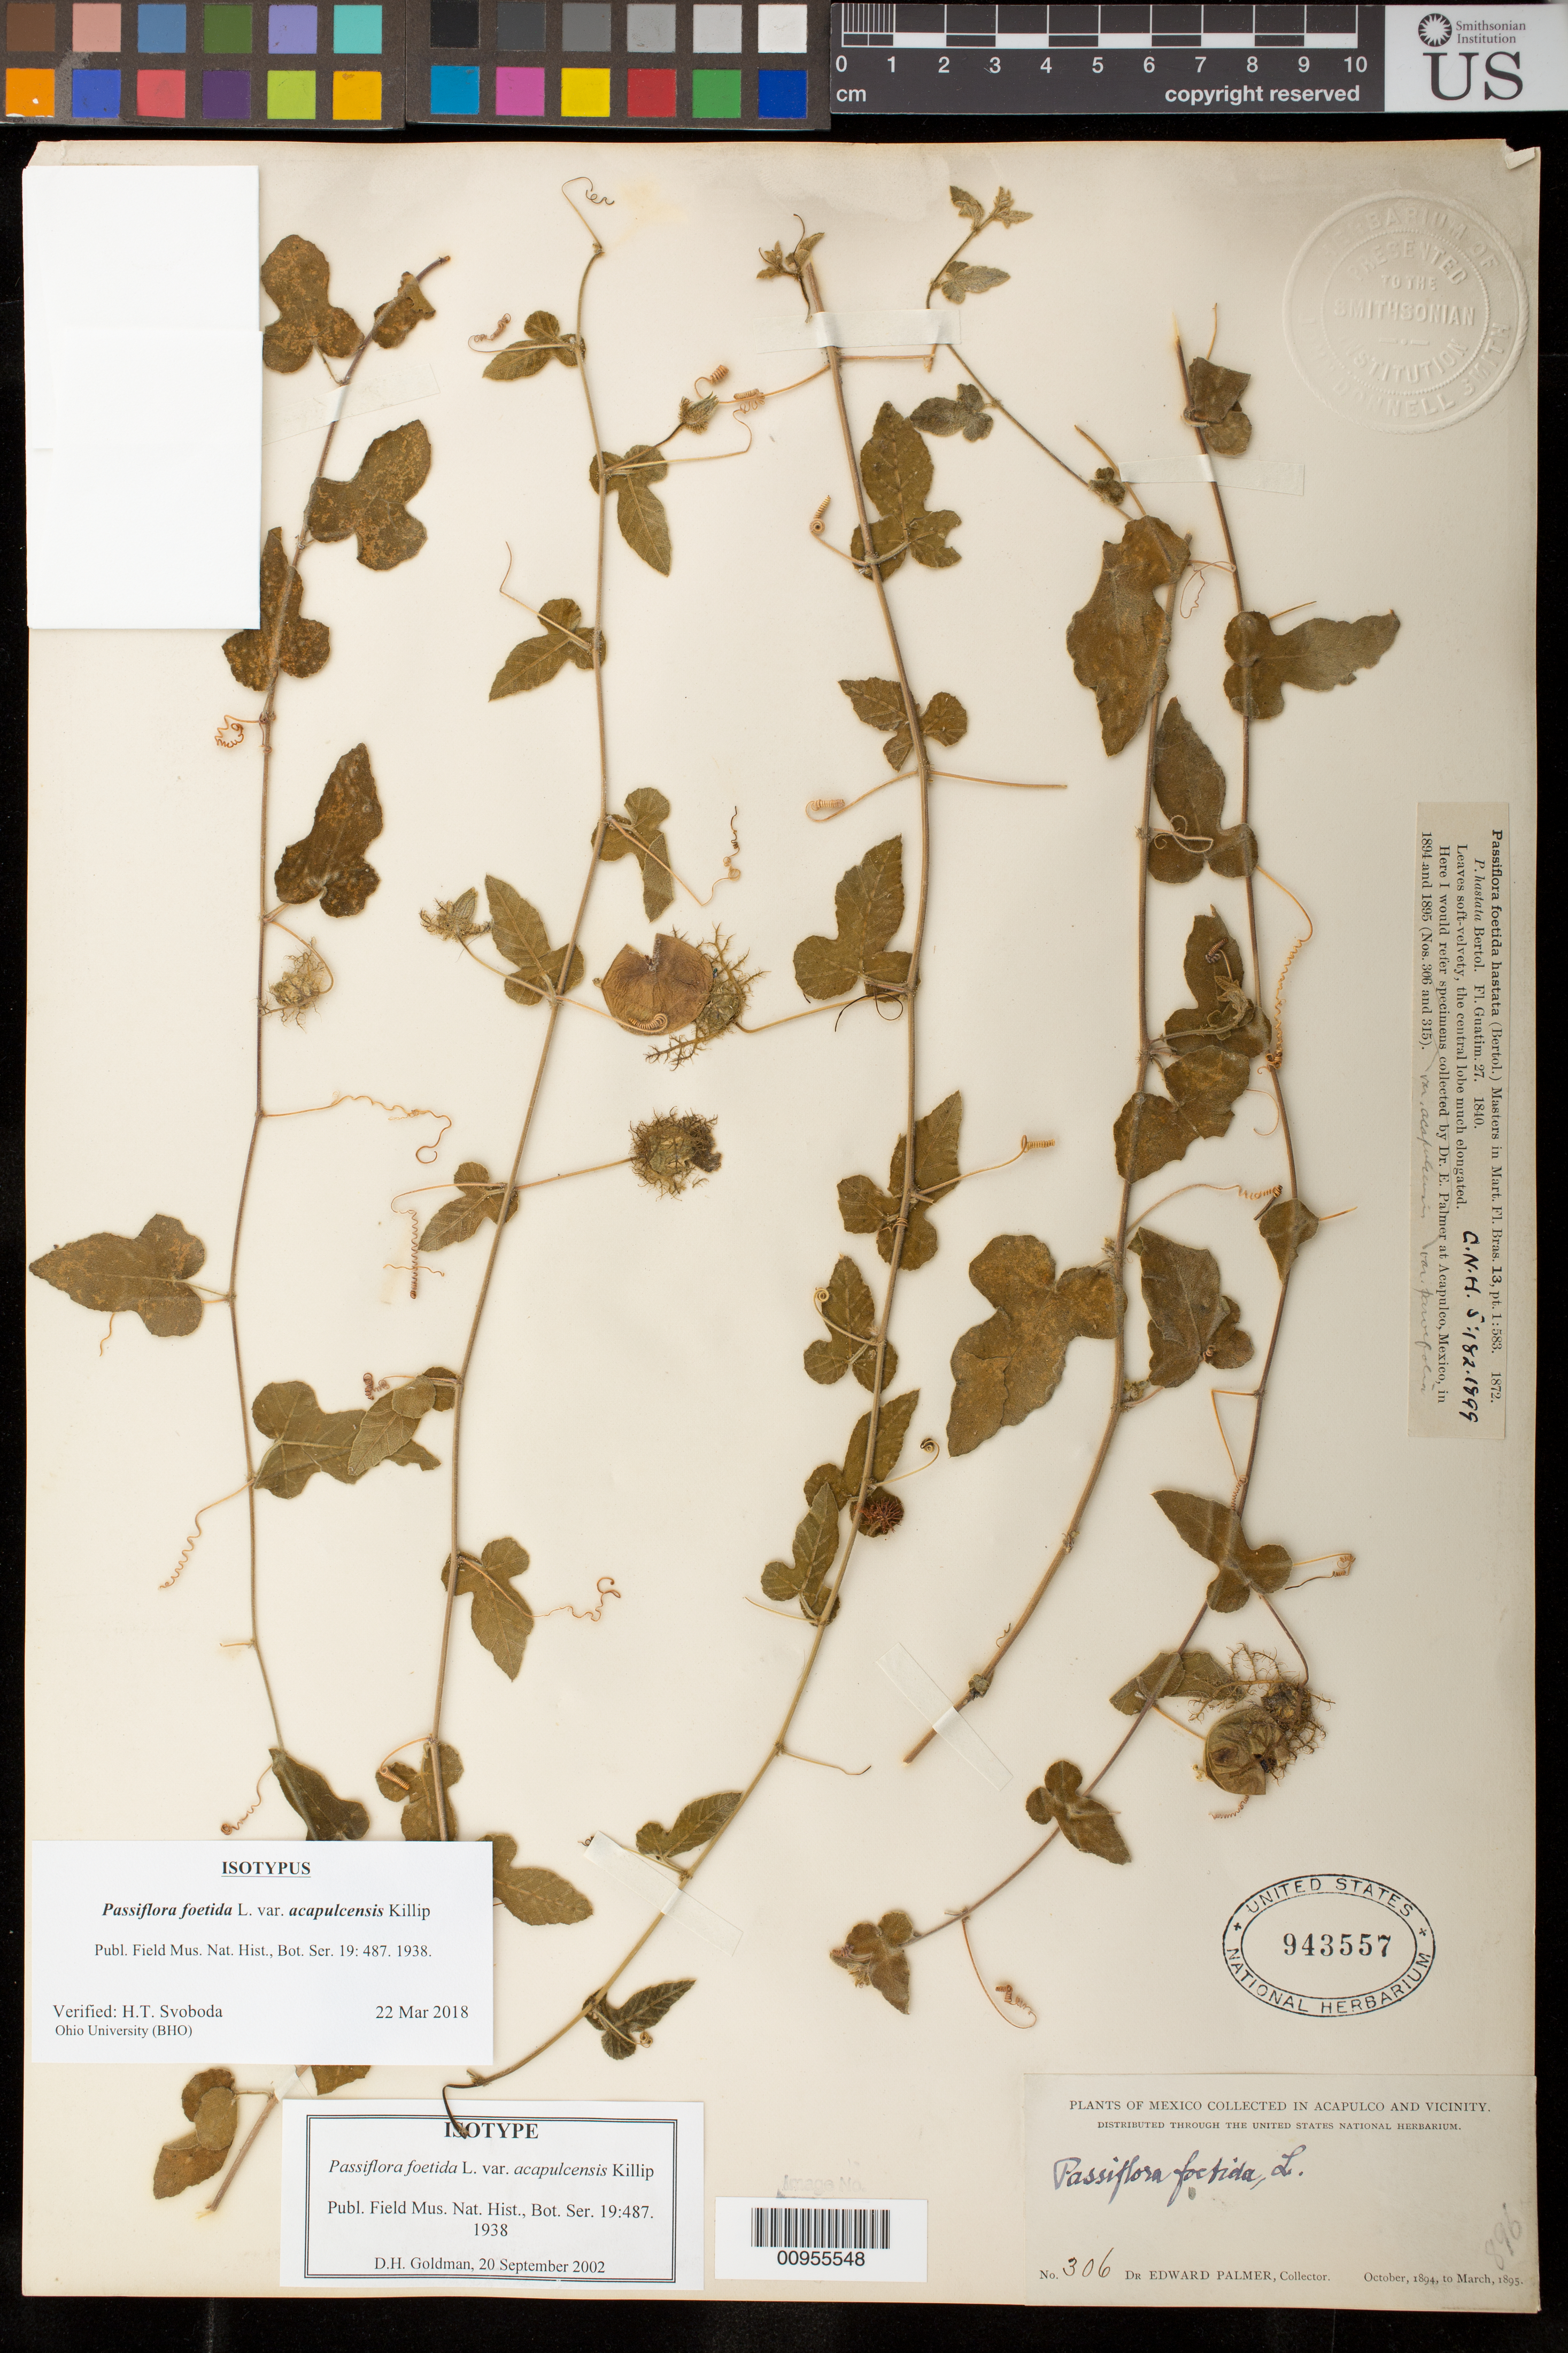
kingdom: Plantae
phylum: Tracheophyta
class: Magnoliopsida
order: Malpighiales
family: Passifloraceae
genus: Passiflora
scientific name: Passiflora foetida var. acapulcensis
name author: Killip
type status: Isotype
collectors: E. Palmer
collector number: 306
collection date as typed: Oct 1894 to -- Mar 1895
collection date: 1894-10/1895-03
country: Mexico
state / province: Guerrero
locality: Acapulco and vicinity.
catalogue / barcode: US 943557